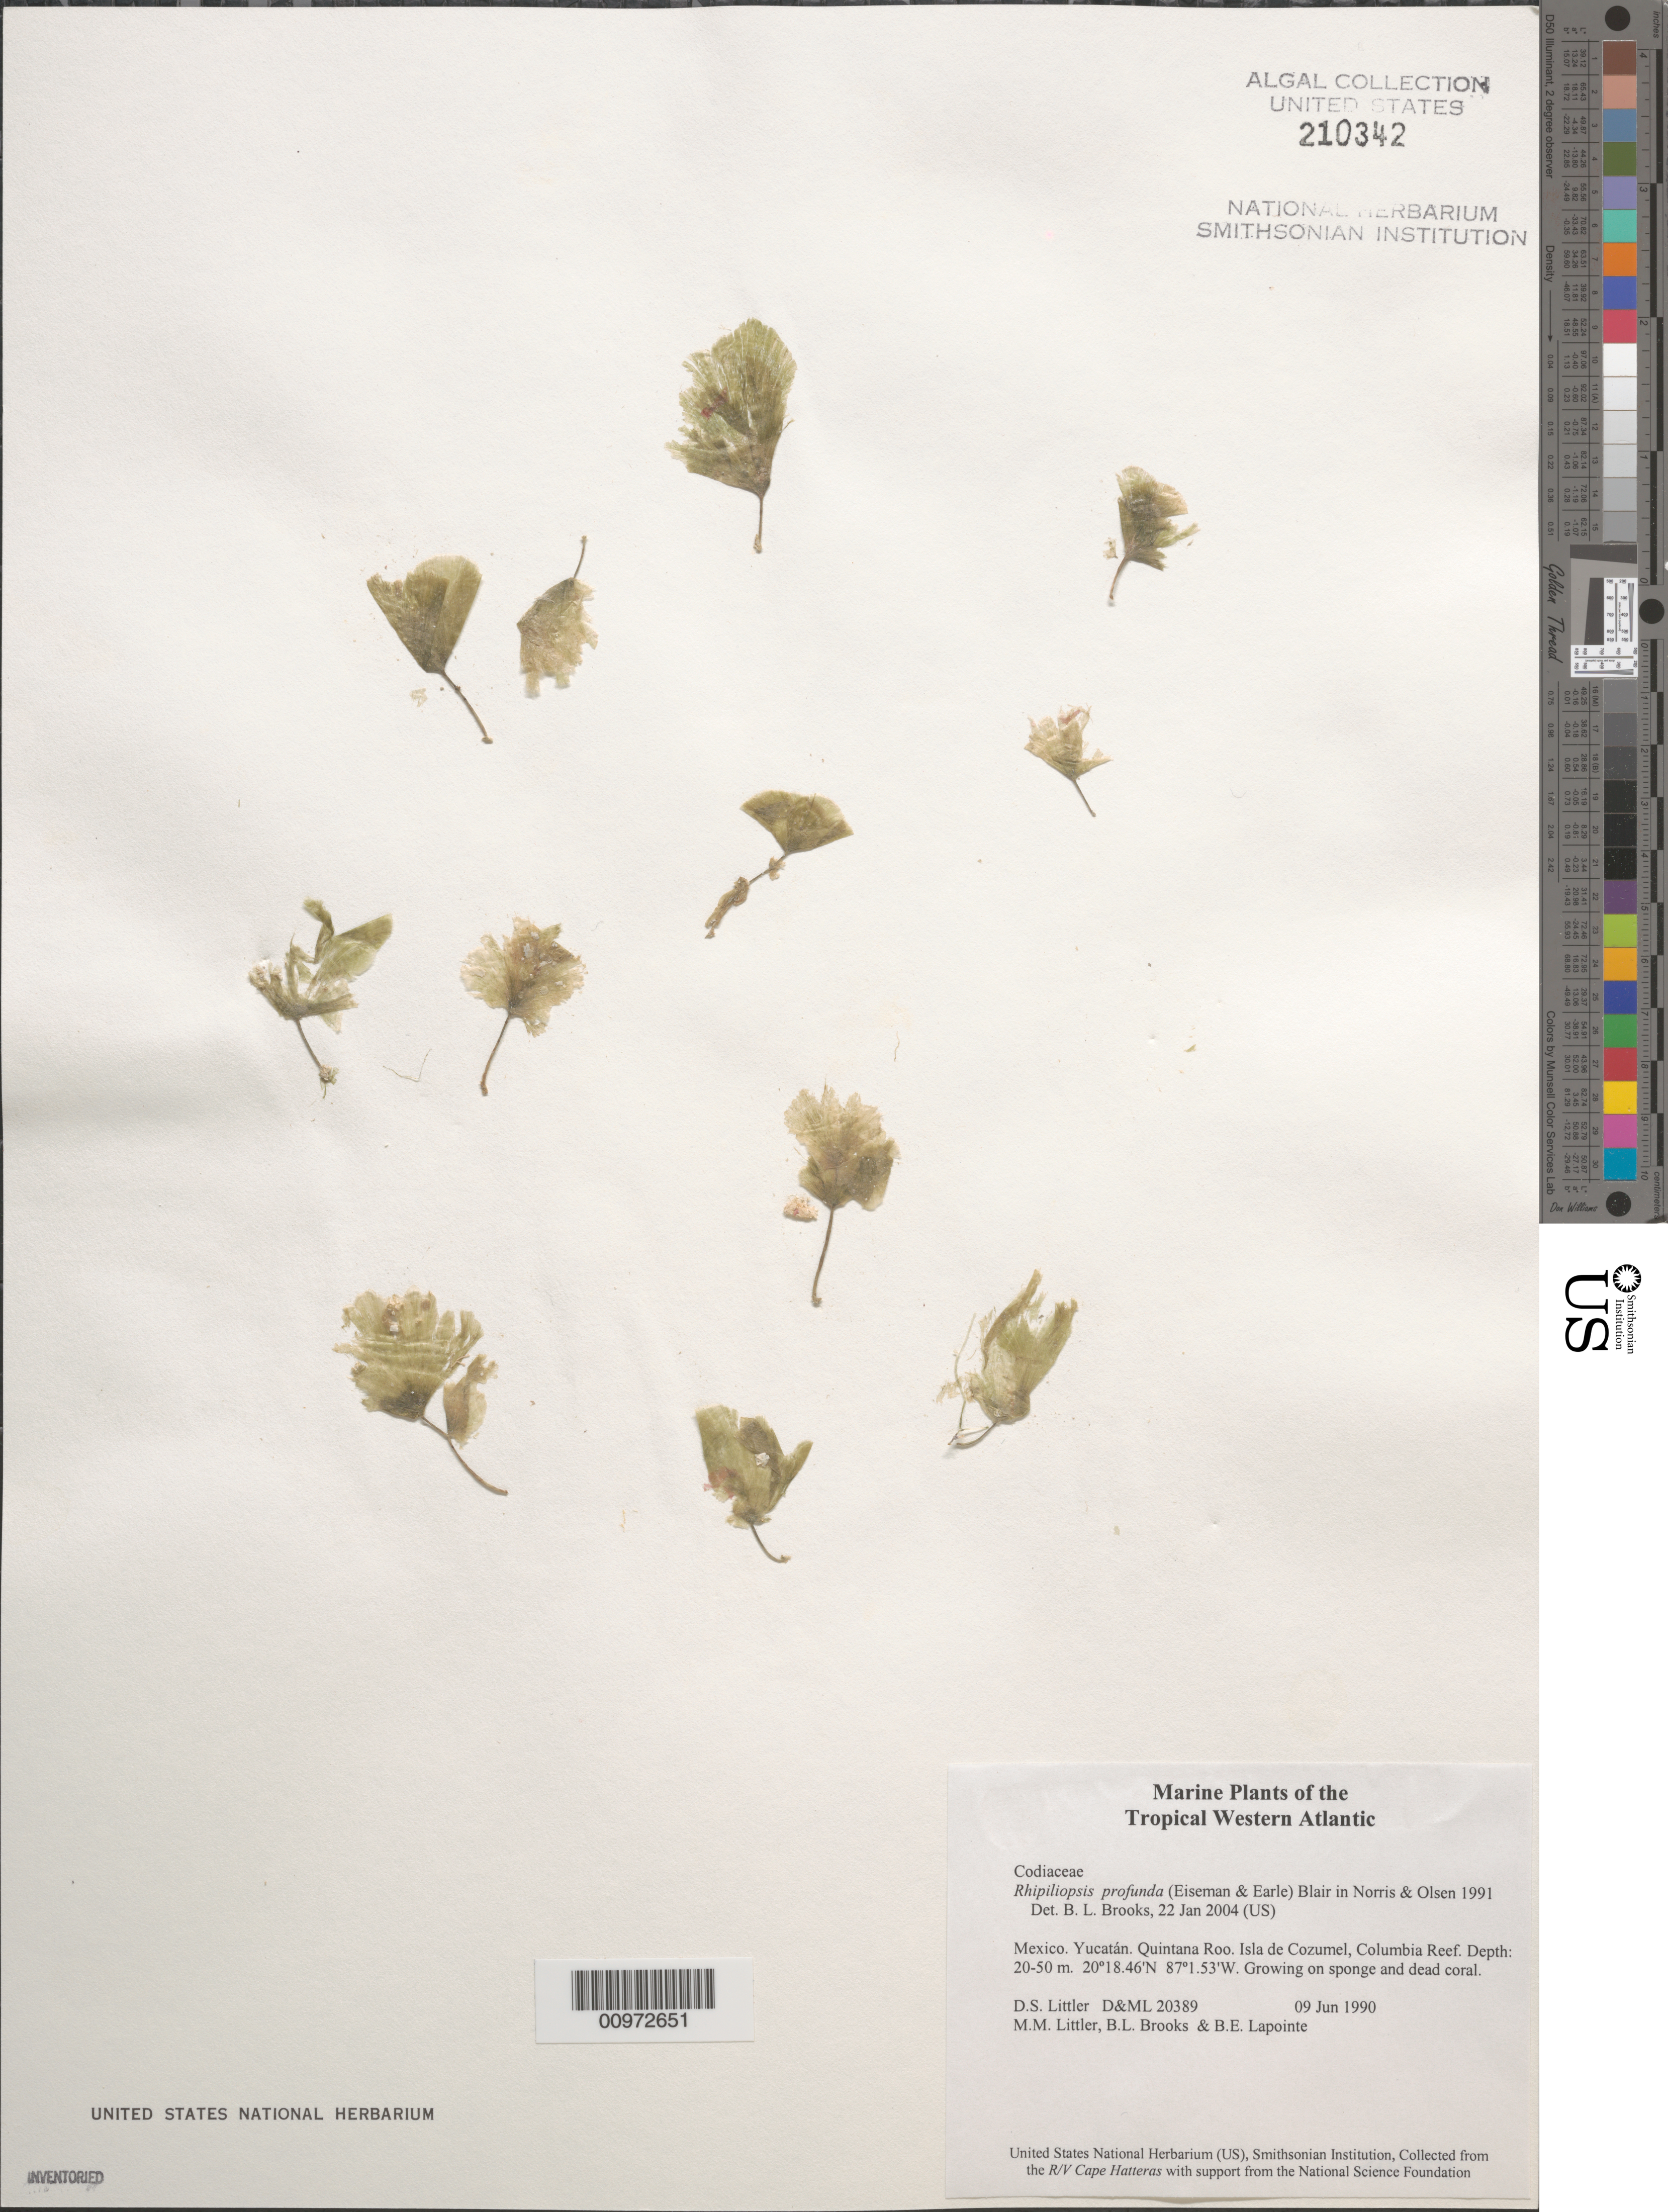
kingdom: Plantae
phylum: Chlorophyta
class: Ulvophyceae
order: Bryopsidales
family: Codiaceae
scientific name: Johnson-sea-linkia profunda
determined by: Brooks, B. L., (BOT), Smithsonian Institution - National Museum of Natural History (UNITED STATES)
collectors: D. S. Littler, M. M. Littler, B. Brooks & B. Lapointe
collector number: D&ML 20389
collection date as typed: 09 Jun 1990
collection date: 1990-06-09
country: Mexico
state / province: Quintana Roo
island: Isla Cozumel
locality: Columbia Reef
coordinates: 20 18.46'N, 87 1.53'W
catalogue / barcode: US 210342